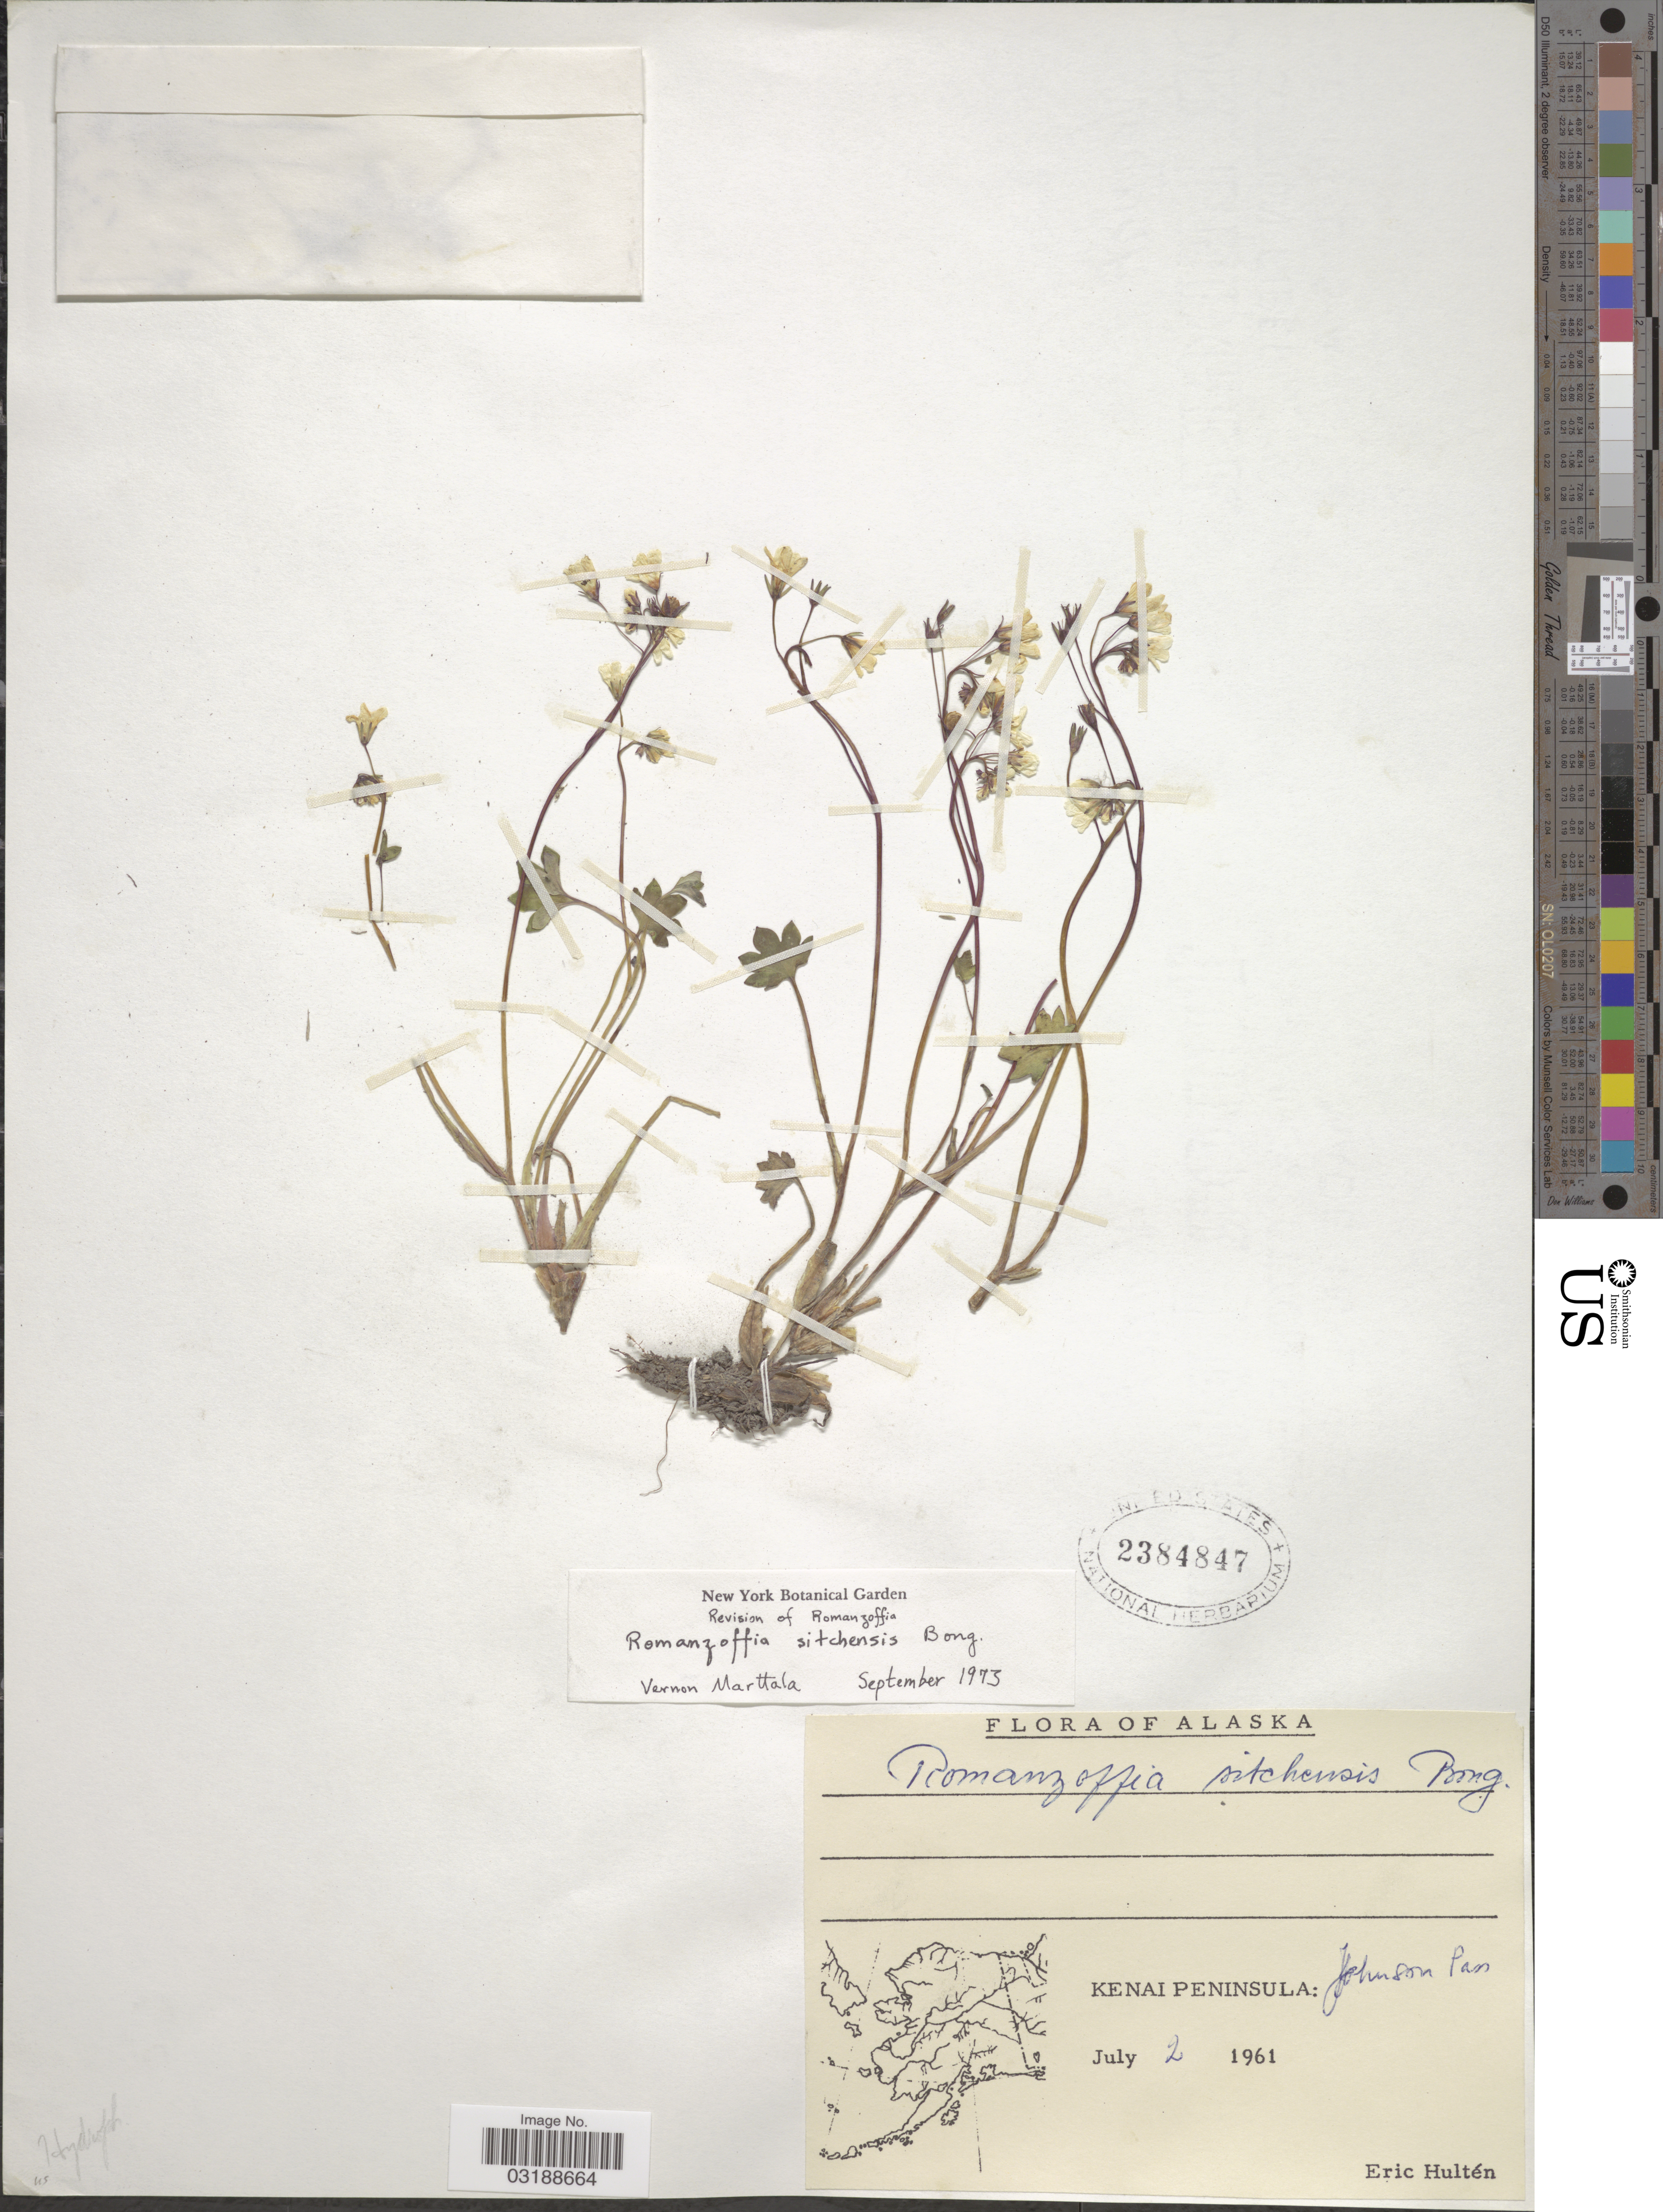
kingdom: Plantae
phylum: Tracheophyta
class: Magnoliopsida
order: Boraginales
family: Hydrophyllaceae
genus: Romanzoffia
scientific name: Romanzoffia sitchensis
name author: Bong.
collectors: E. G. Hultén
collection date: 1961-07-02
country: United States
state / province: Alaska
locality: Kenai Peninsula: Johnson Pass.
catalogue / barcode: US 2384847